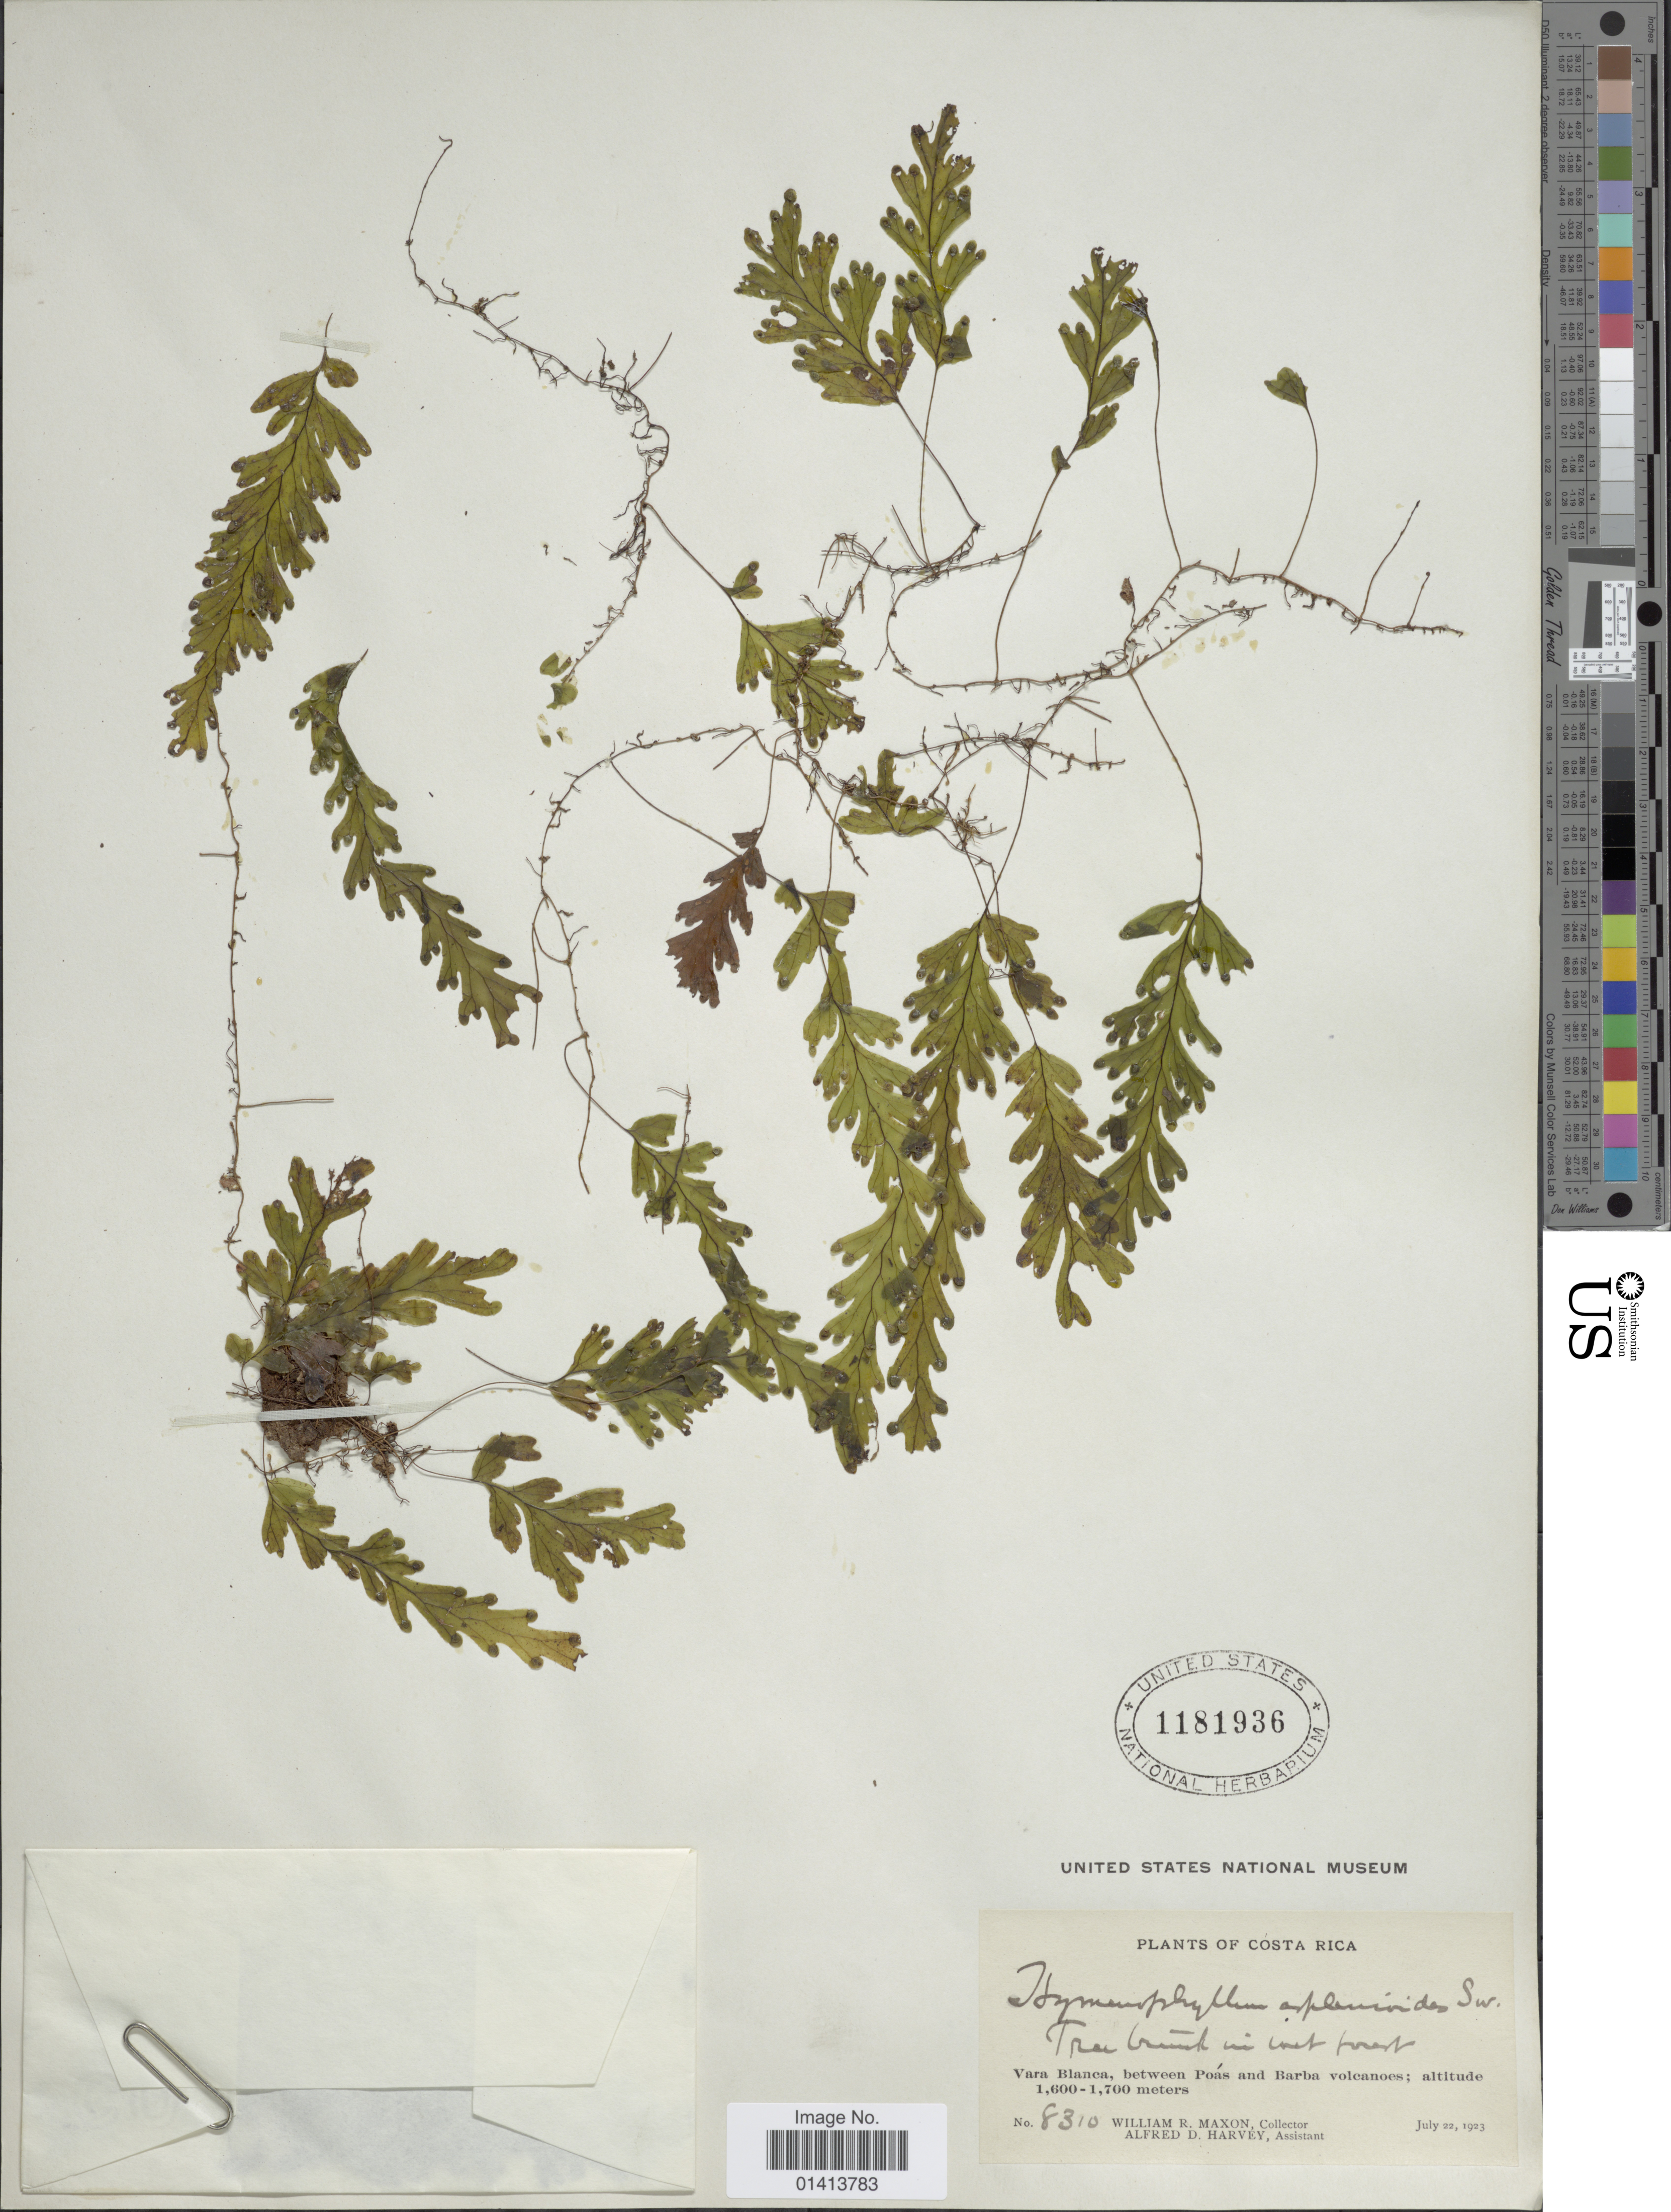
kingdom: Plantae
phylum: Tracheophyta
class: Polypodiopsida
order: Hymenophyllales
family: Hymenophyllaceae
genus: Hymenophyllum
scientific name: Hymenophyllum asplenioides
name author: (Sw.) Sw.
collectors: W. R. Maxon & A. D. Harvey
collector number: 8310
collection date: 1923-07-22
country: Costa Rica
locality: Vara Blanca, between Poás and Barba volcanoes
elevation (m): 1600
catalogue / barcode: US 1181936